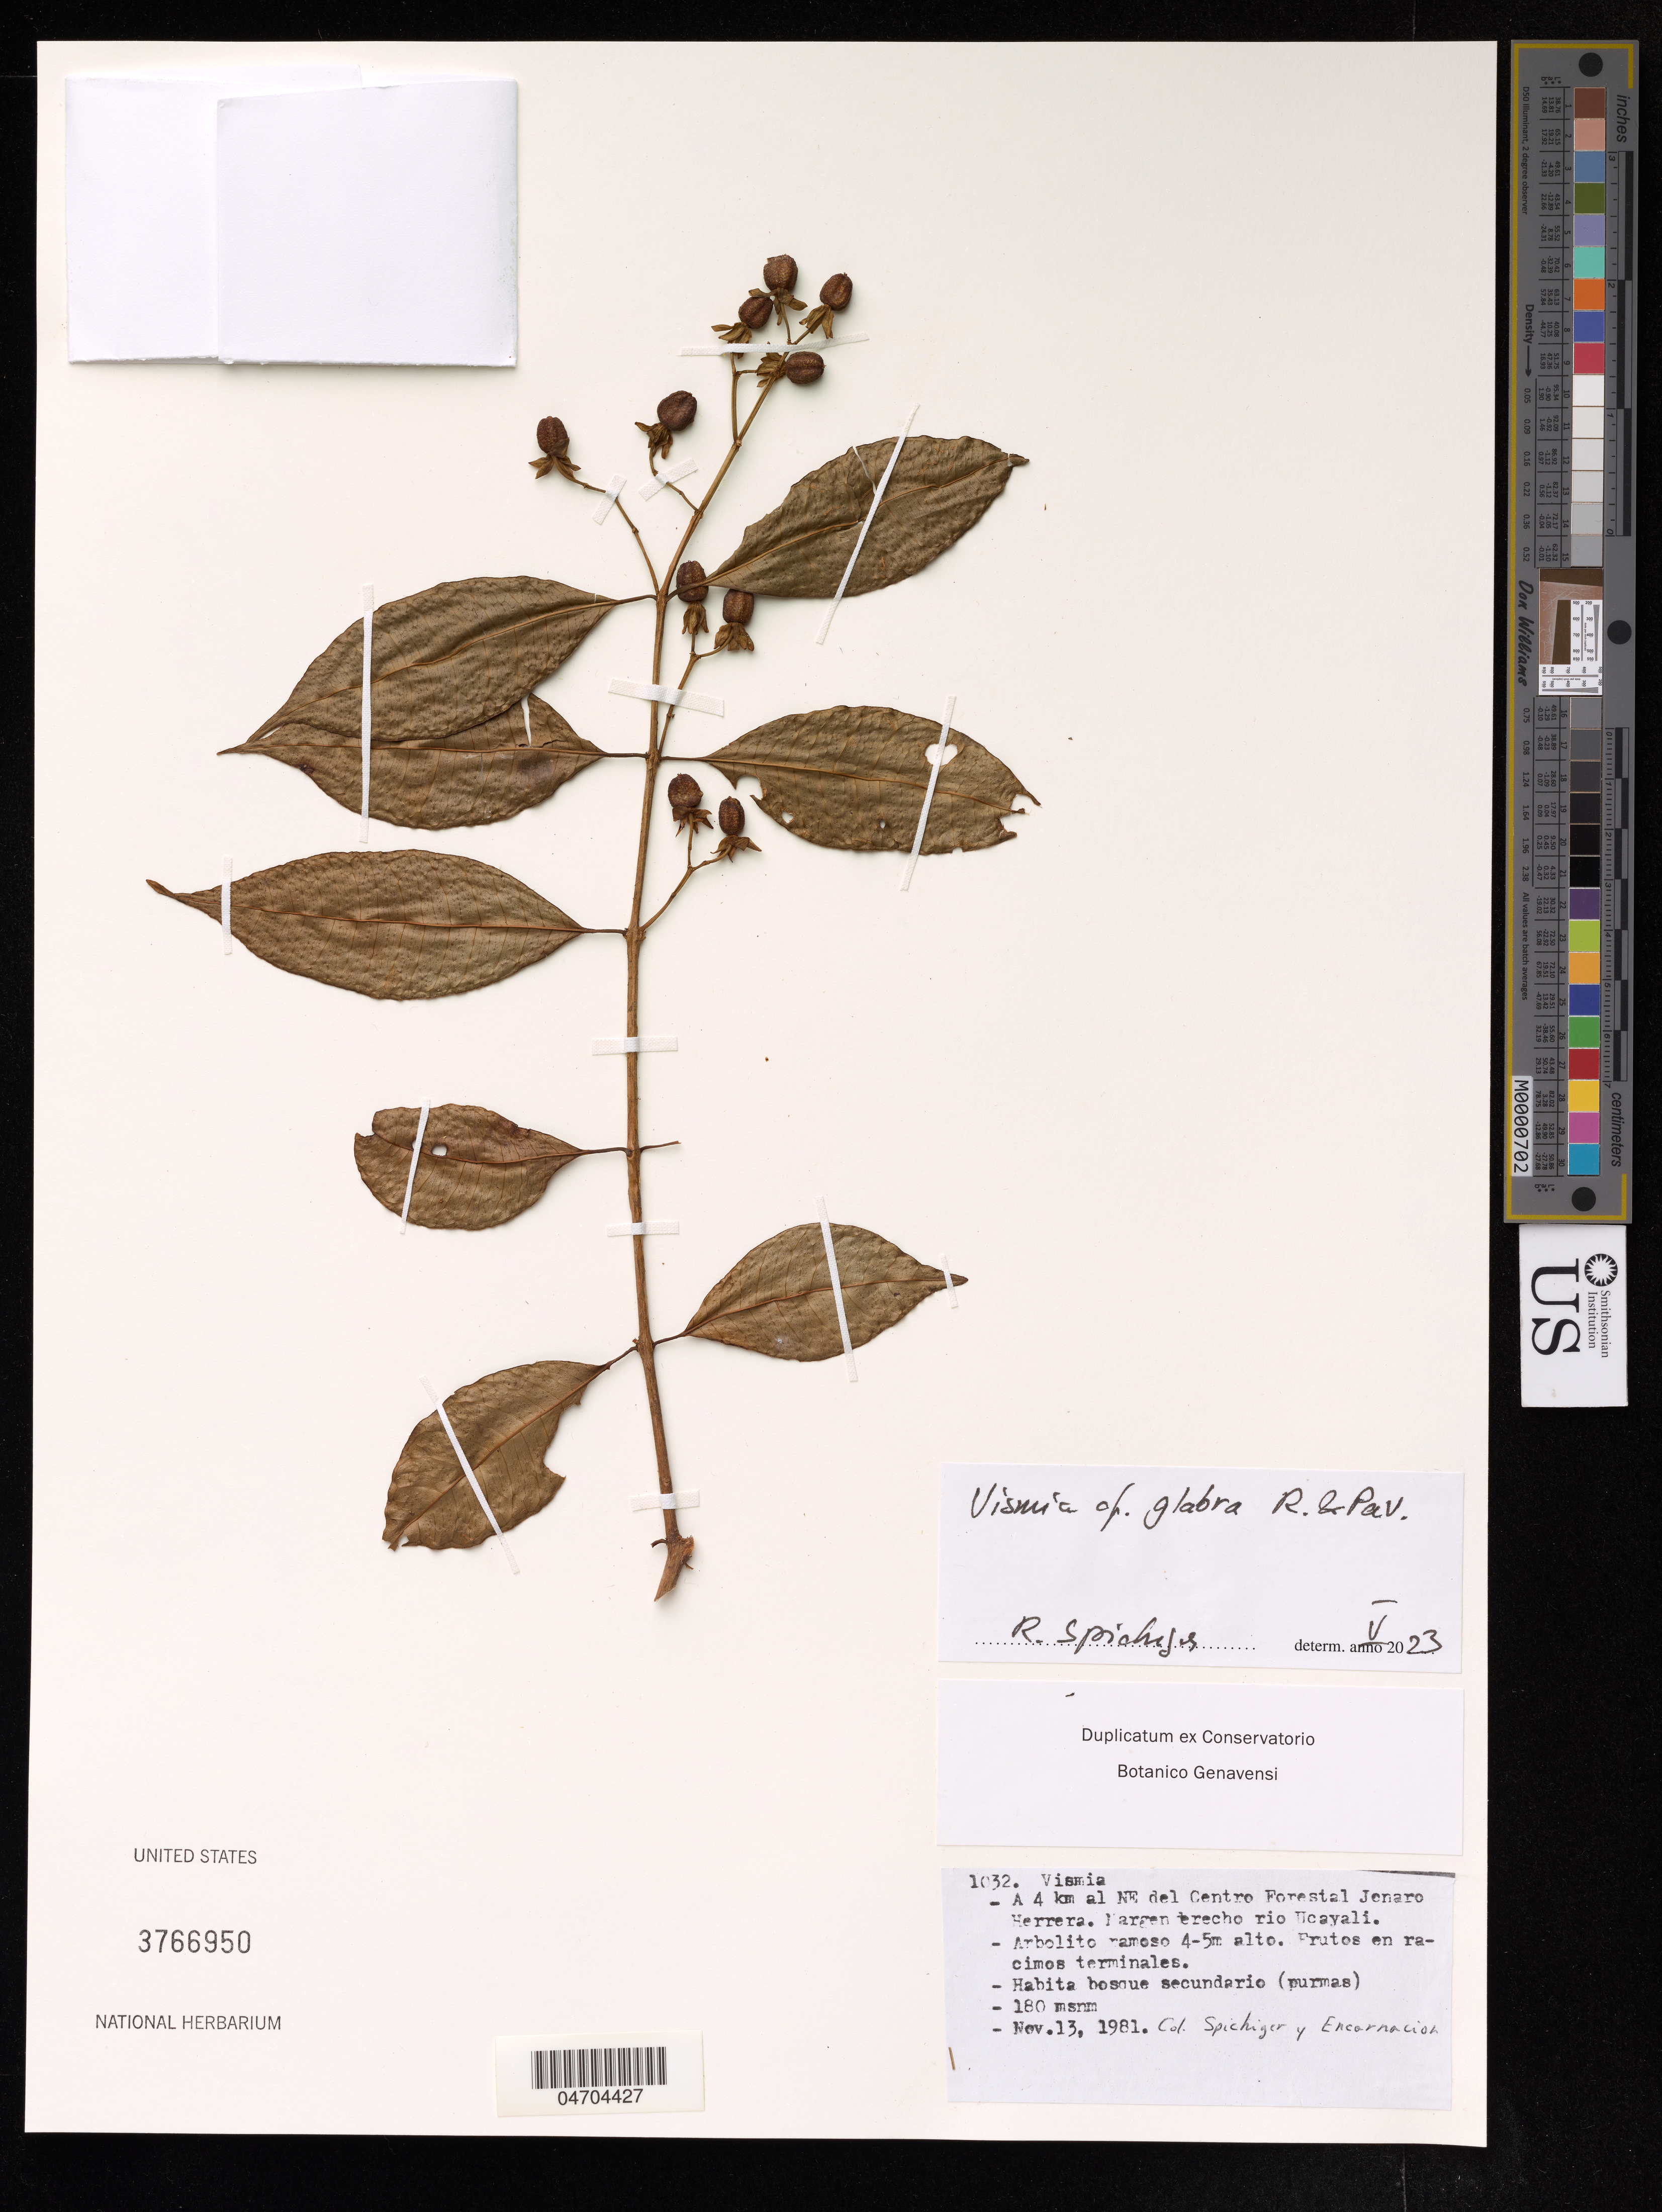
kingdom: Plantae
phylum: Tracheophyta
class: Magnoliopsida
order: Malpighiales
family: Hypericaceae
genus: Vismia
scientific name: Vismia glabra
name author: Ruiz & Pav.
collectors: Spichiger & -- Encarnacion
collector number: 1032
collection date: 1981-11-13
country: Peru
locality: A 4 km al NE del Centro Forestal Jenaro Herrera Margen terecho rio Ucayali.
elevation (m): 180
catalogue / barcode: US 3766950